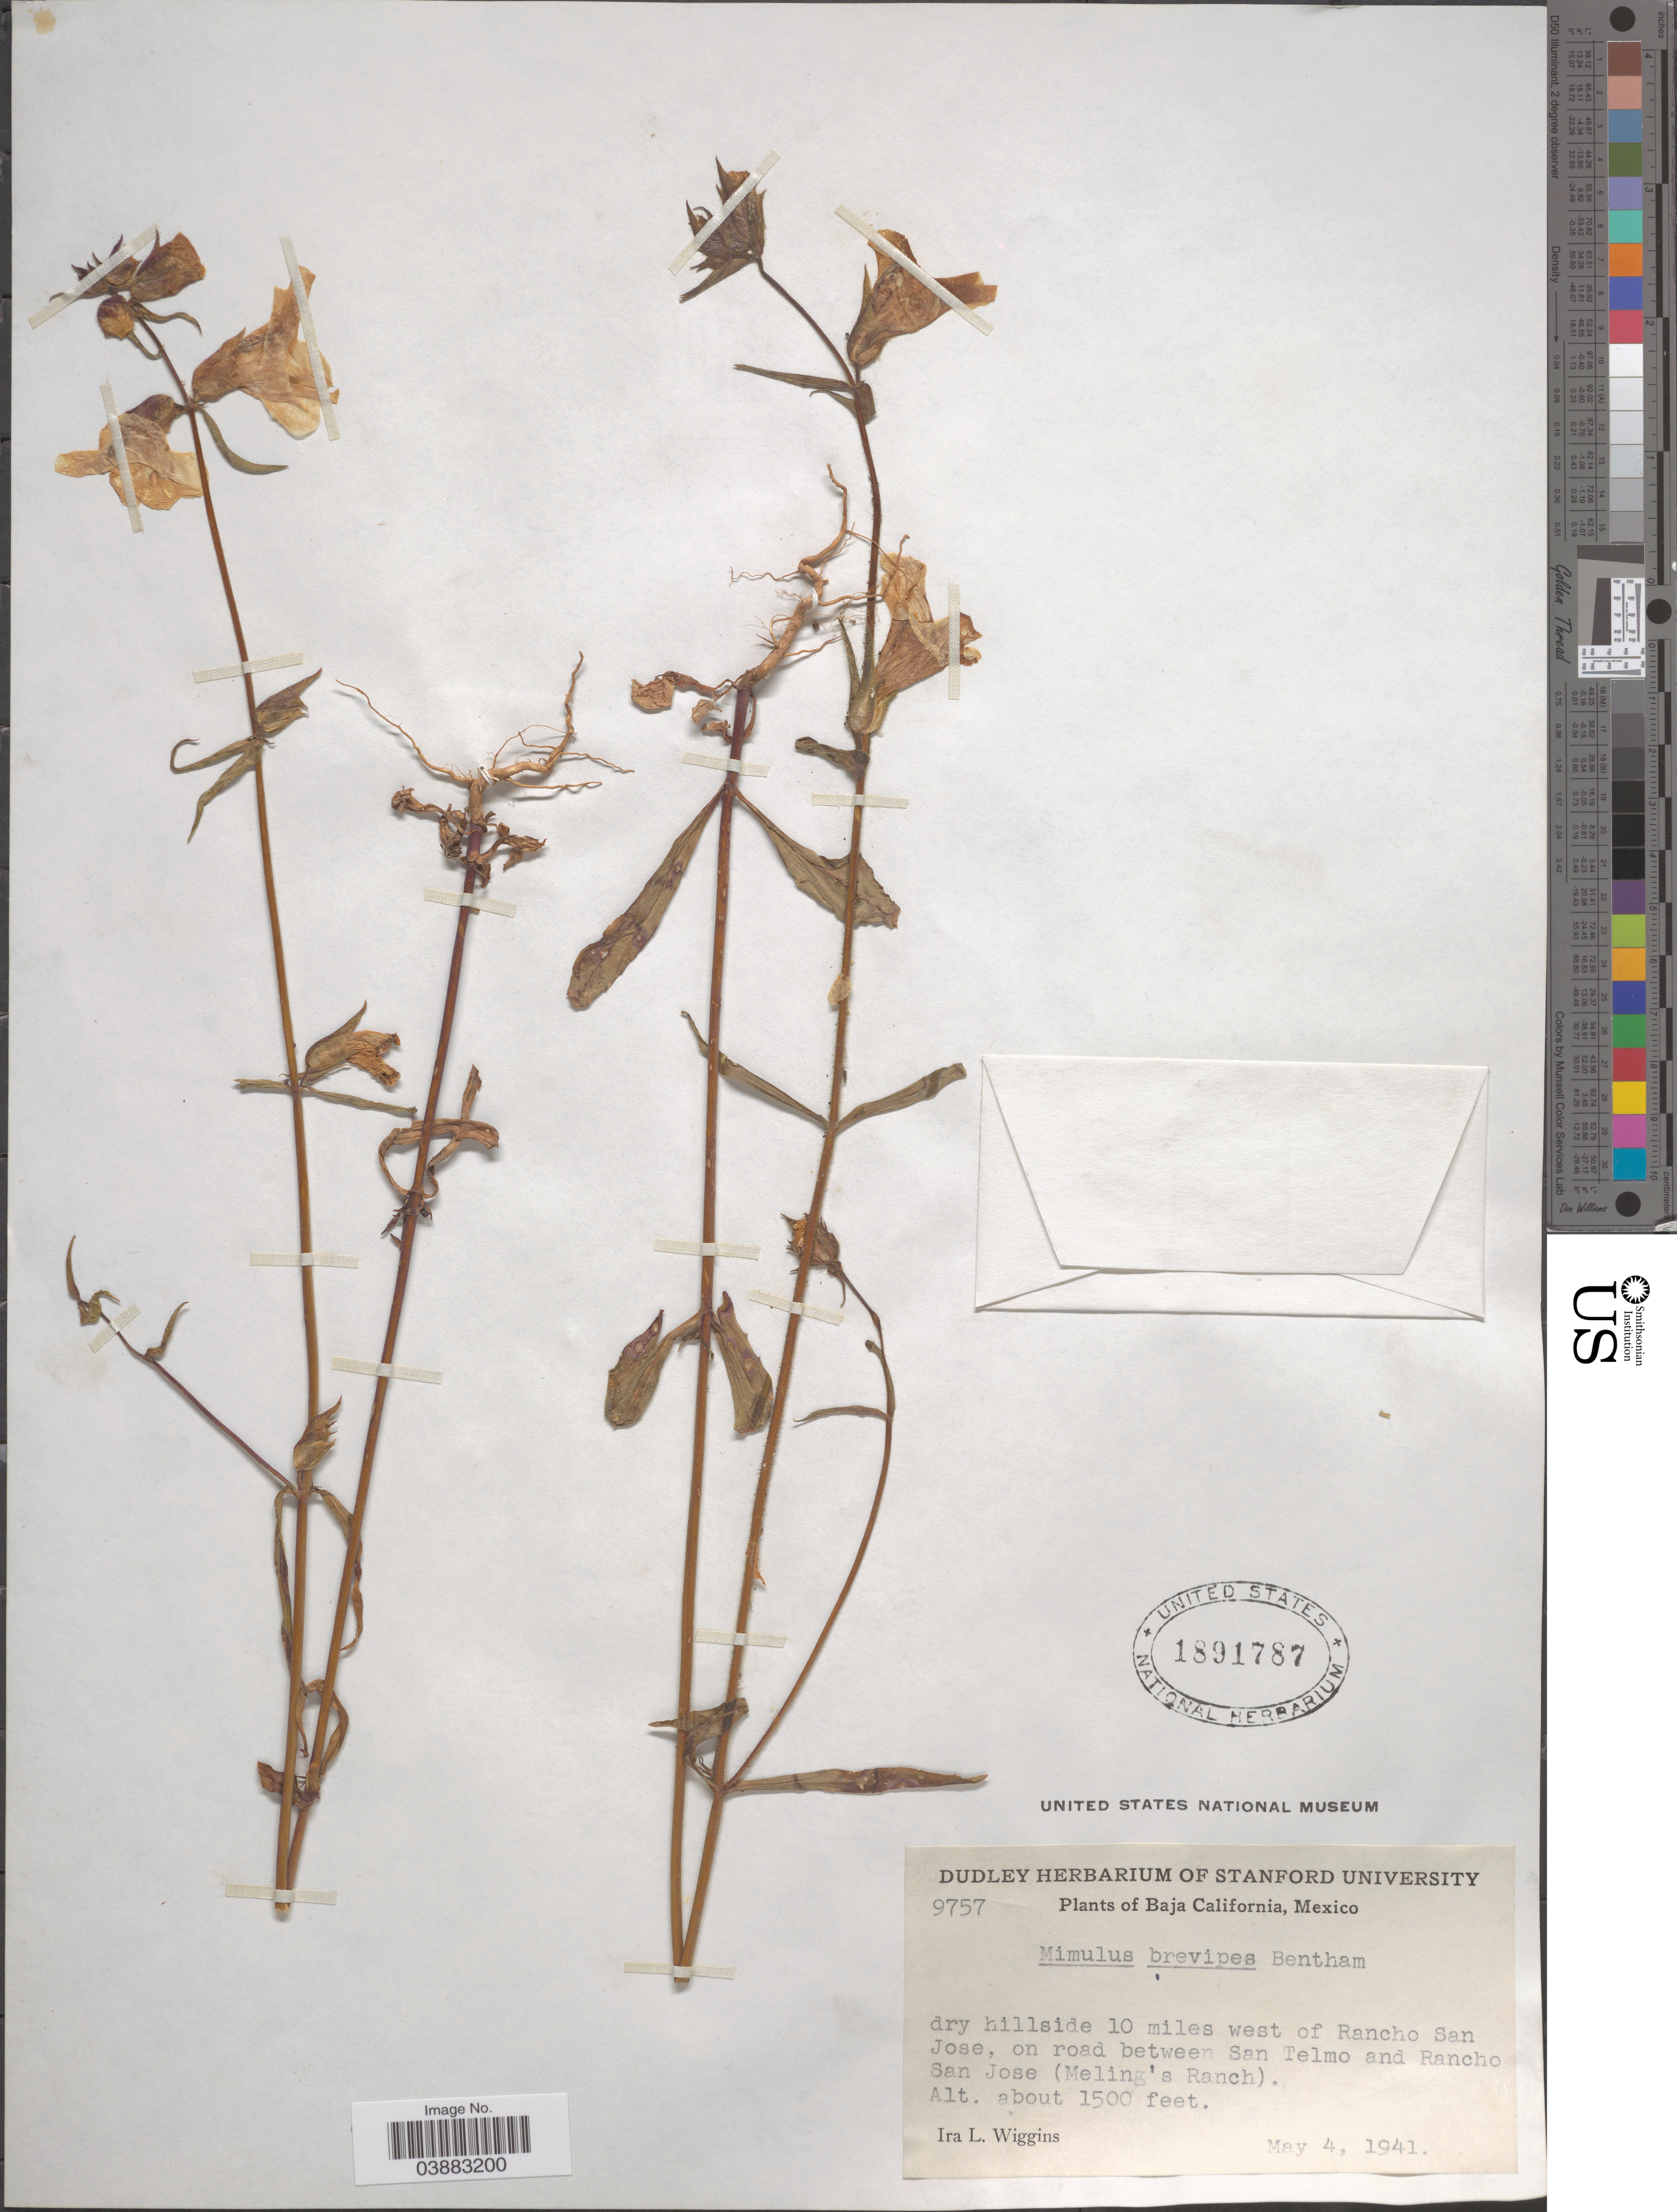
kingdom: Plantae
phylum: Tracheophyta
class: Magnoliopsida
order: Lamiales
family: Phrymaceae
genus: Mimulus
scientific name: Mimulus brevipes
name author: Benth.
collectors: I. L. Wiggins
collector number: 9757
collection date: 1941-05-04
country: Mexico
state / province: Baja California Norte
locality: Dry hillside 10 miles west of Rancho San Jose, on road between San Telmo and Rancho San Jose (Meling's Ranch).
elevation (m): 457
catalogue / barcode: US 1891787